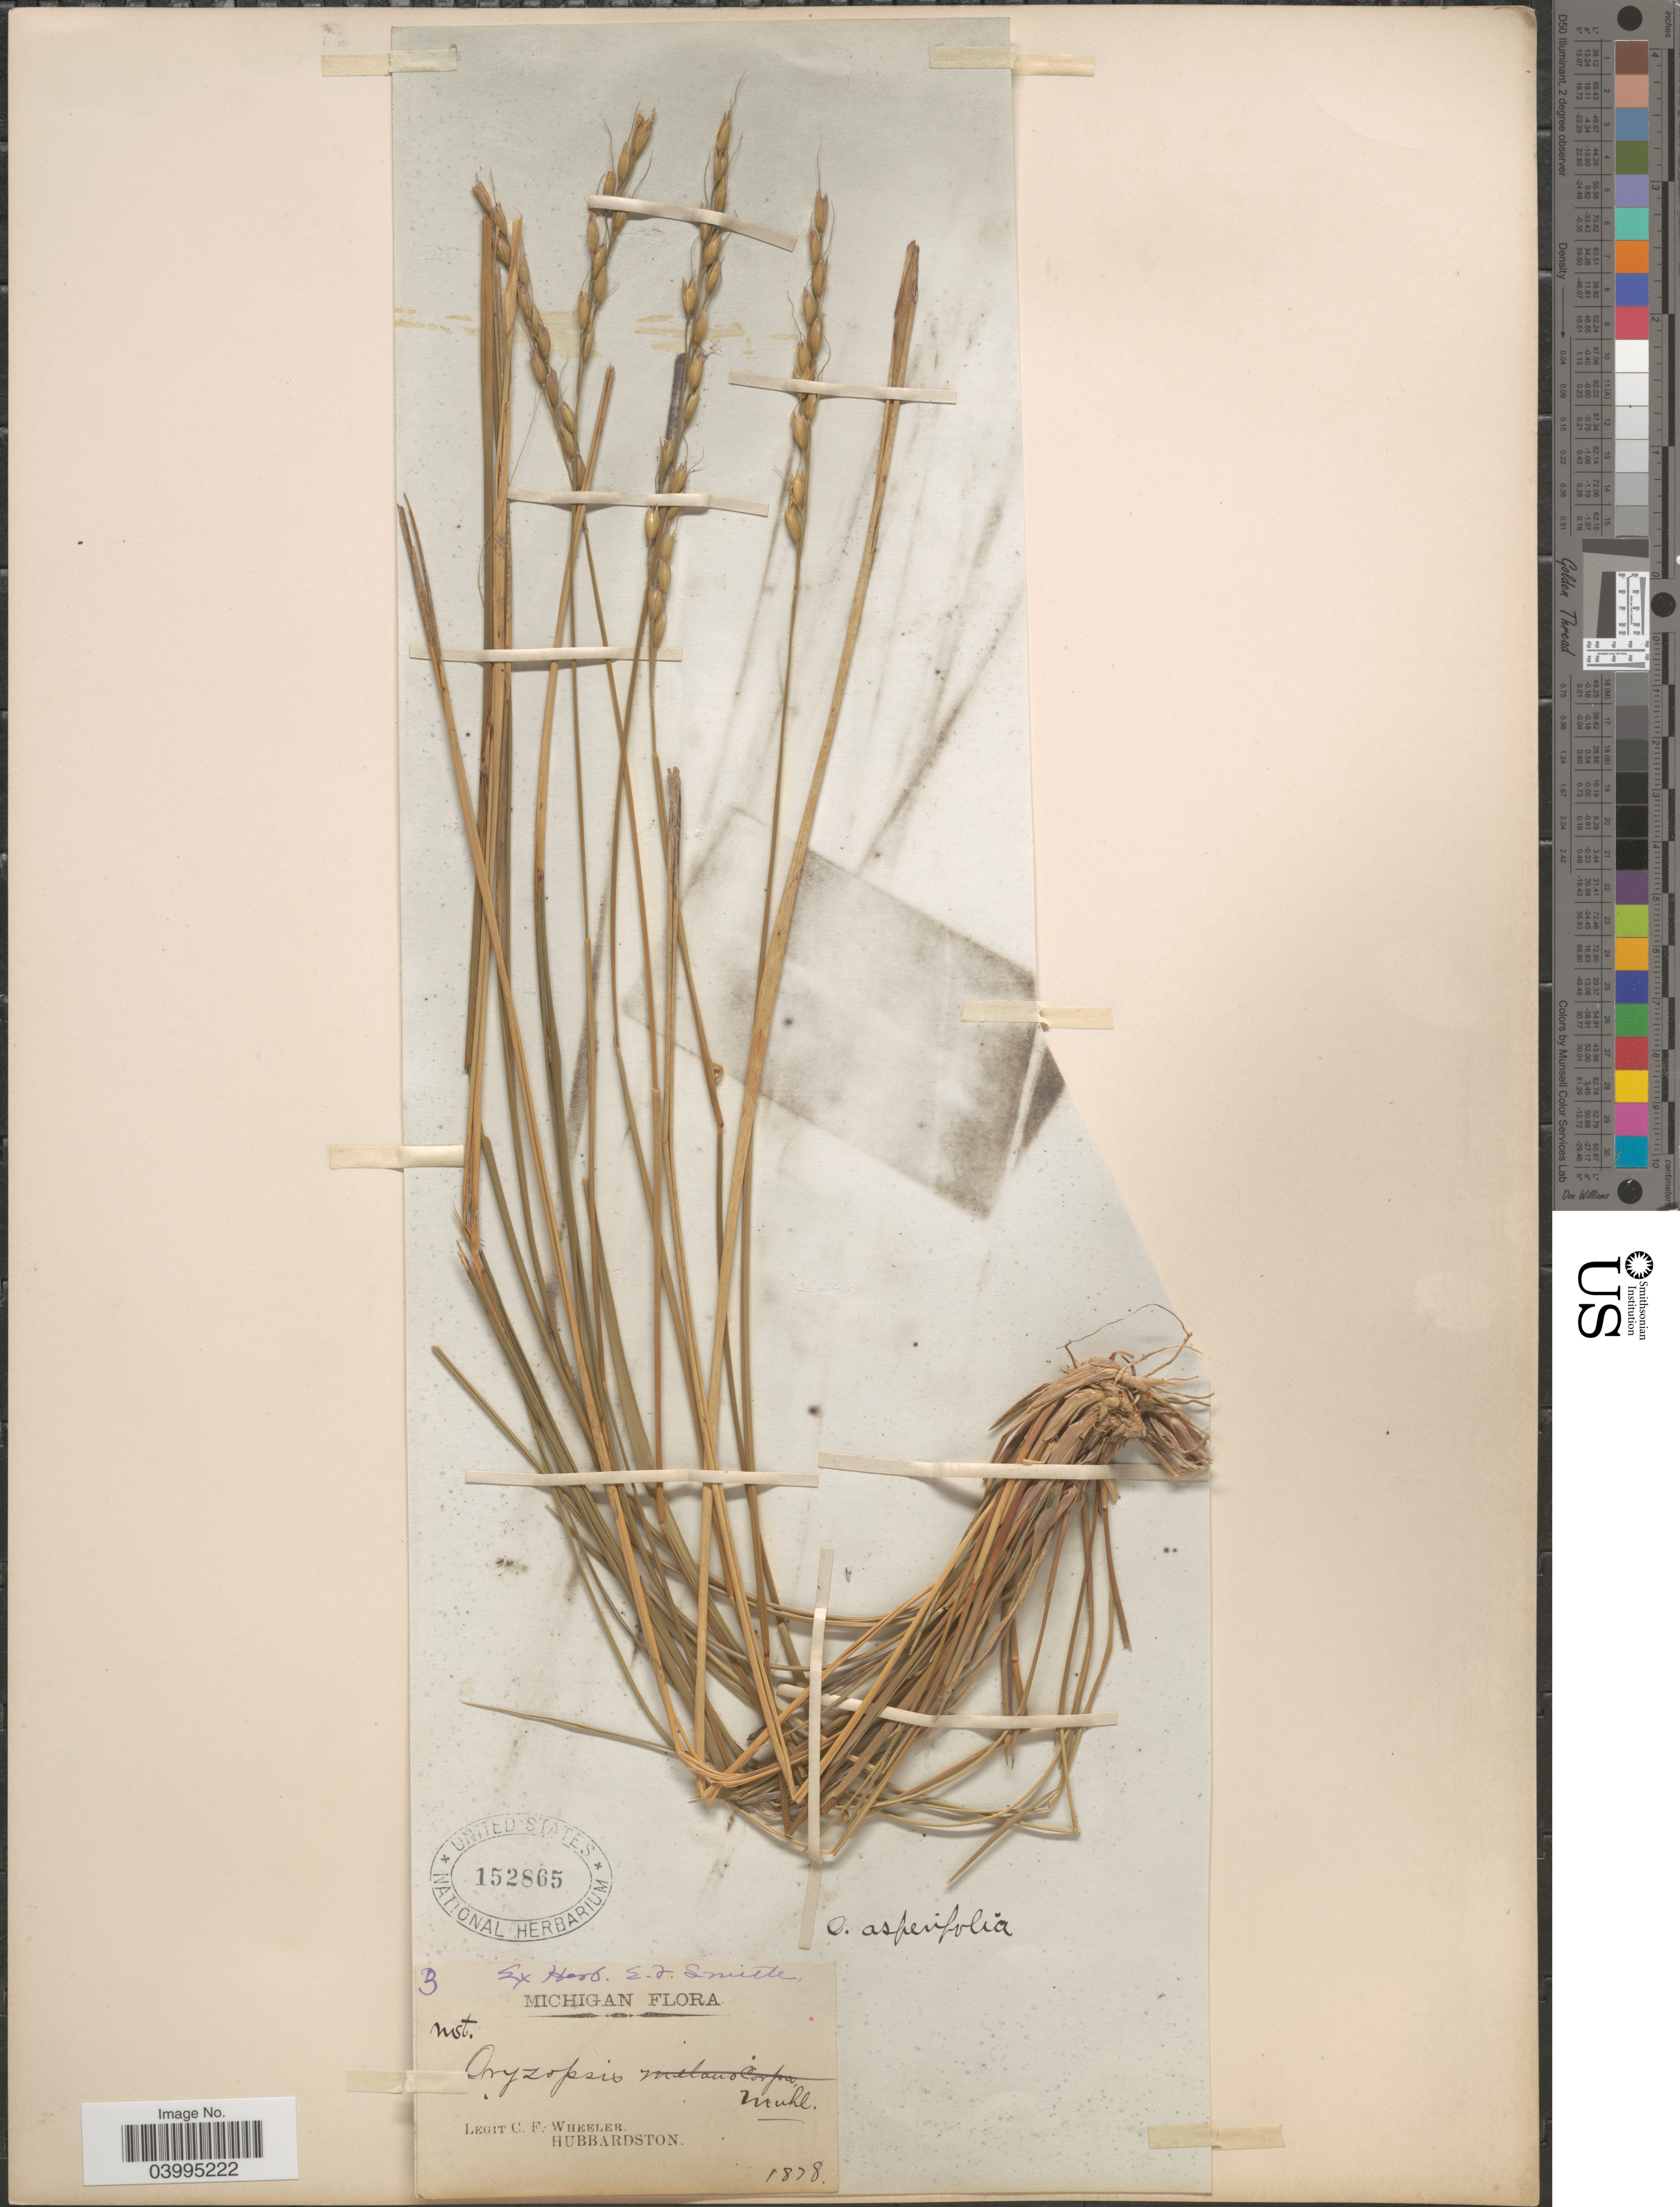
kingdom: Plantae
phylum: Tracheophyta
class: Liliopsida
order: Poales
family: Poaceae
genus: Oryzopsis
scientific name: Oryzopsis asperifolia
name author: Michx.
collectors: C. Wheeler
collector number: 3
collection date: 1878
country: United States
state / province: Michigan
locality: Hubbardston.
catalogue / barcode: US 152865